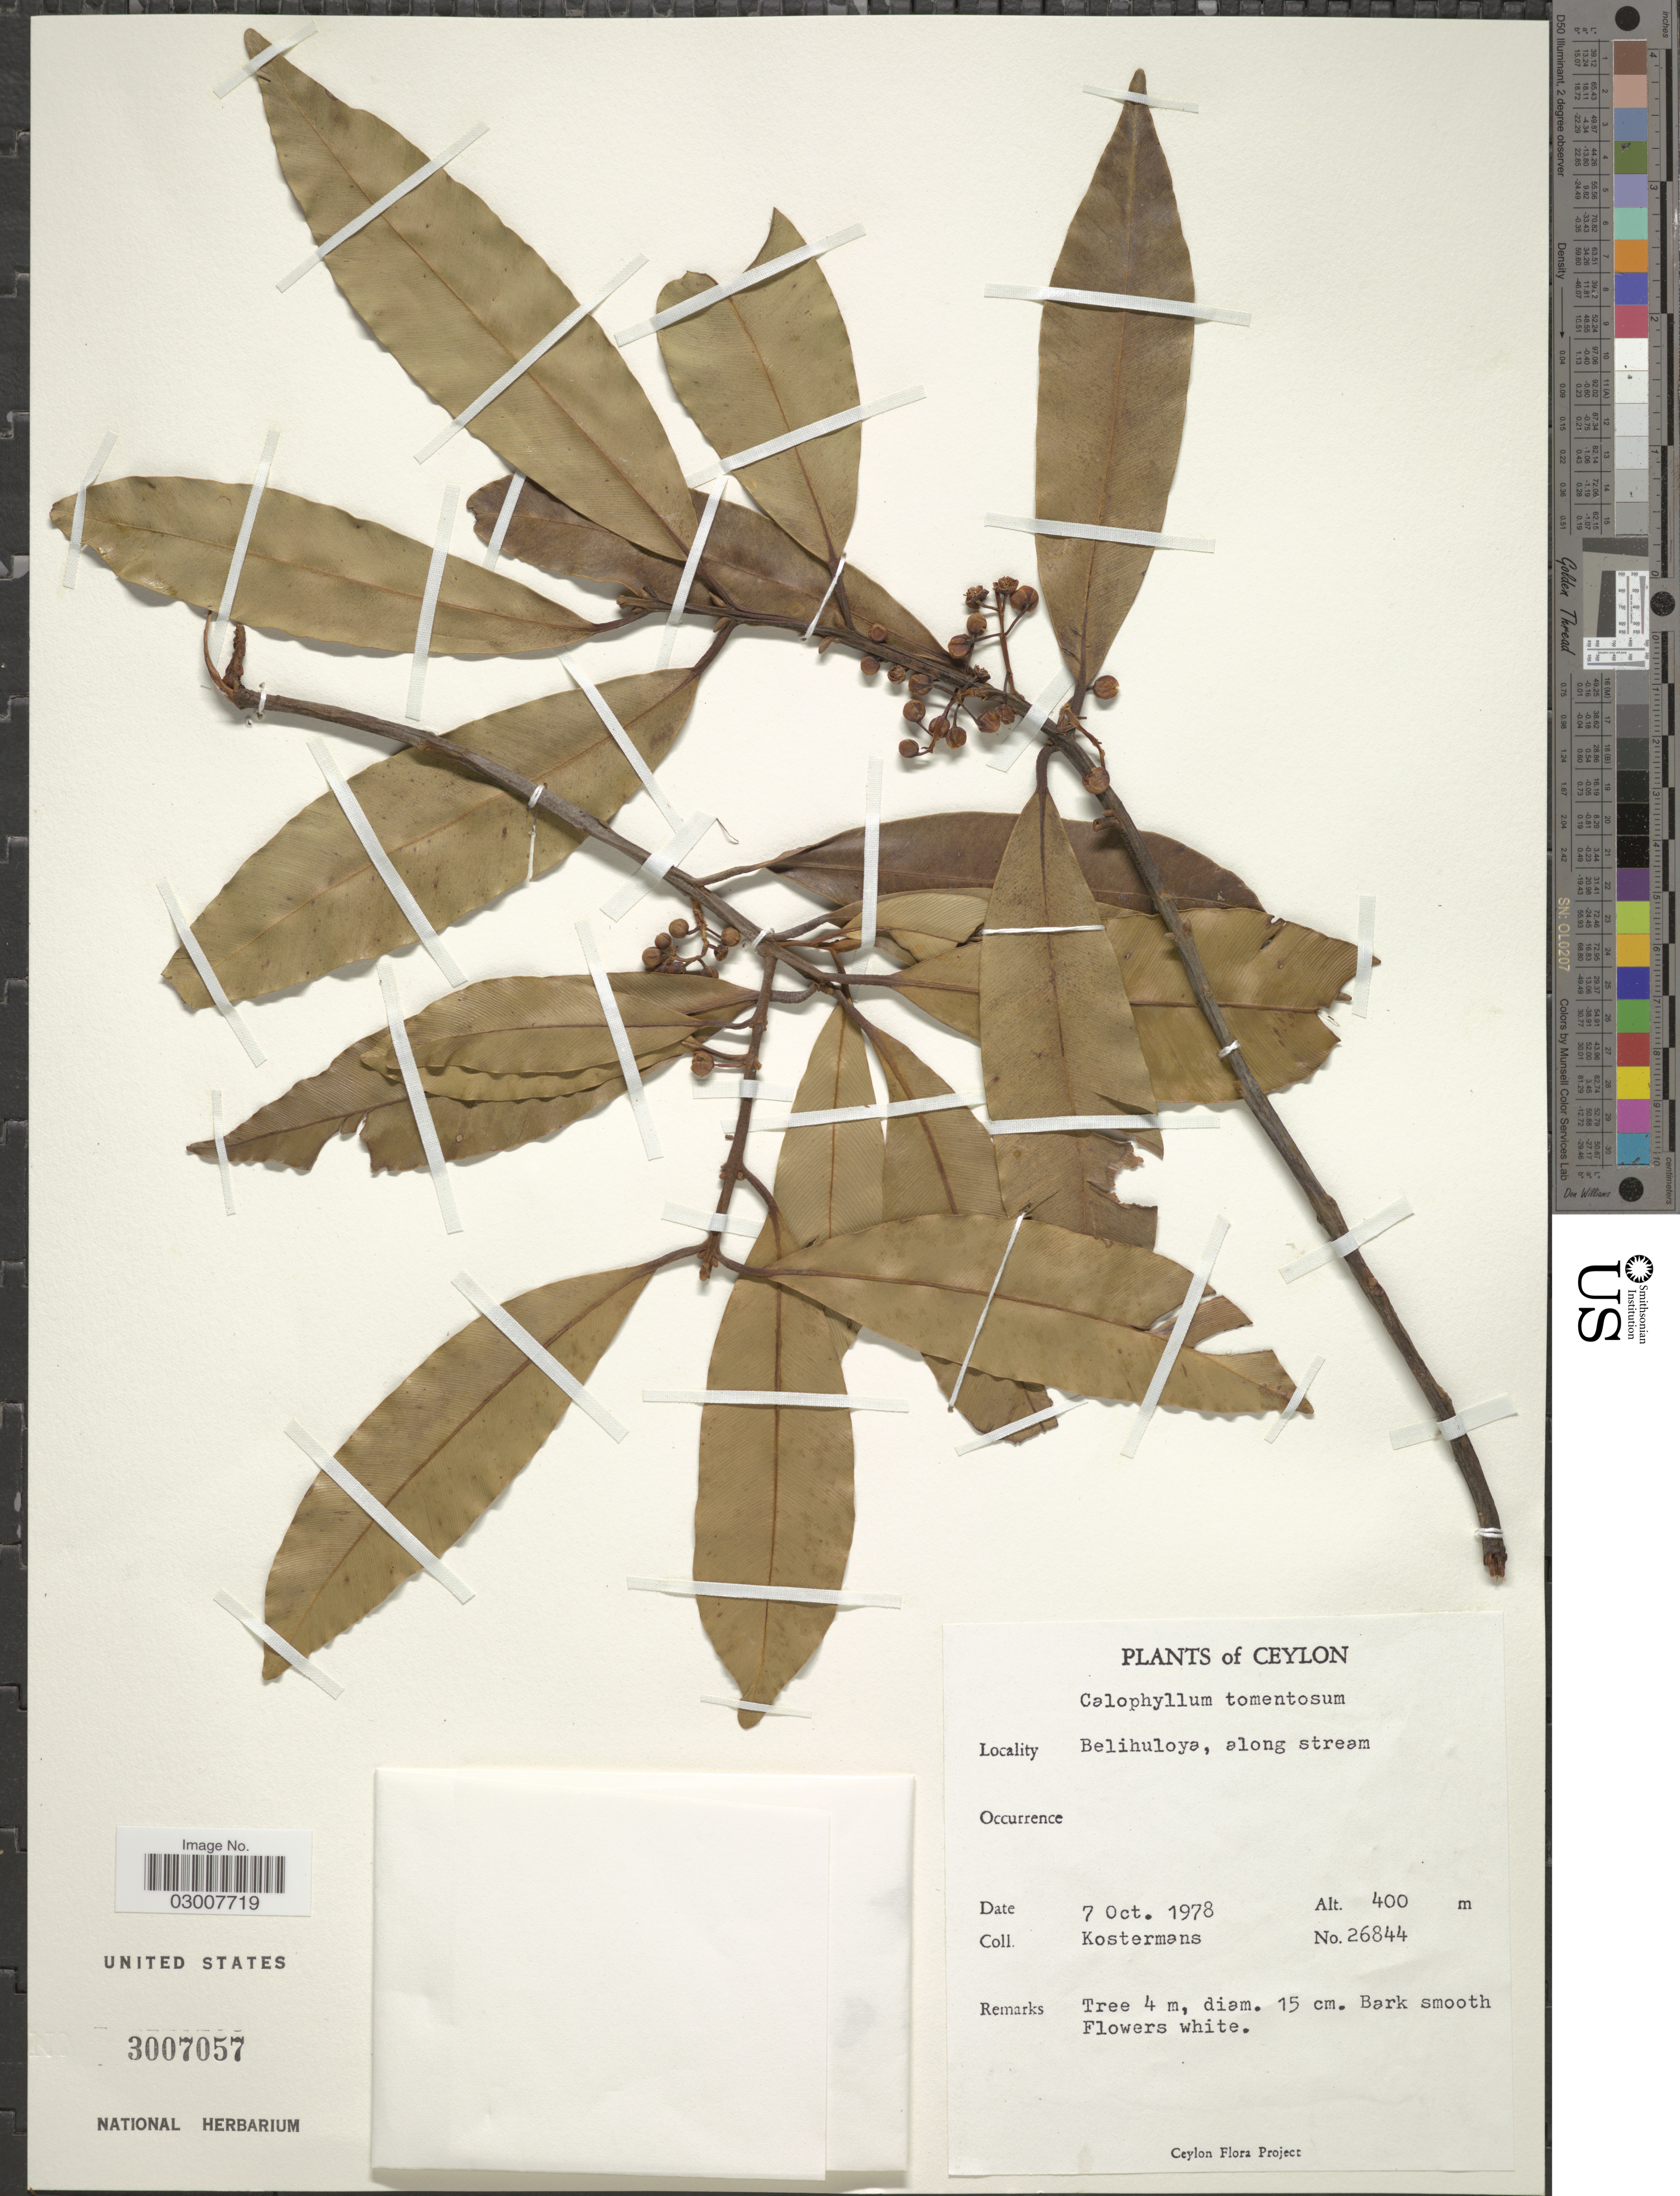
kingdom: Plantae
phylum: Tracheophyta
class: Magnoliopsida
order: Malpighiales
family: Calophyllaceae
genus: Calophyllum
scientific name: Calophyllum tomentosum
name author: Wight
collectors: Kostermans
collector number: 26844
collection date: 1978-10-07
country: Sri Lanka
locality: Ceylon. Belihuloya, along stream.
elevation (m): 400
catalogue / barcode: US 3007057